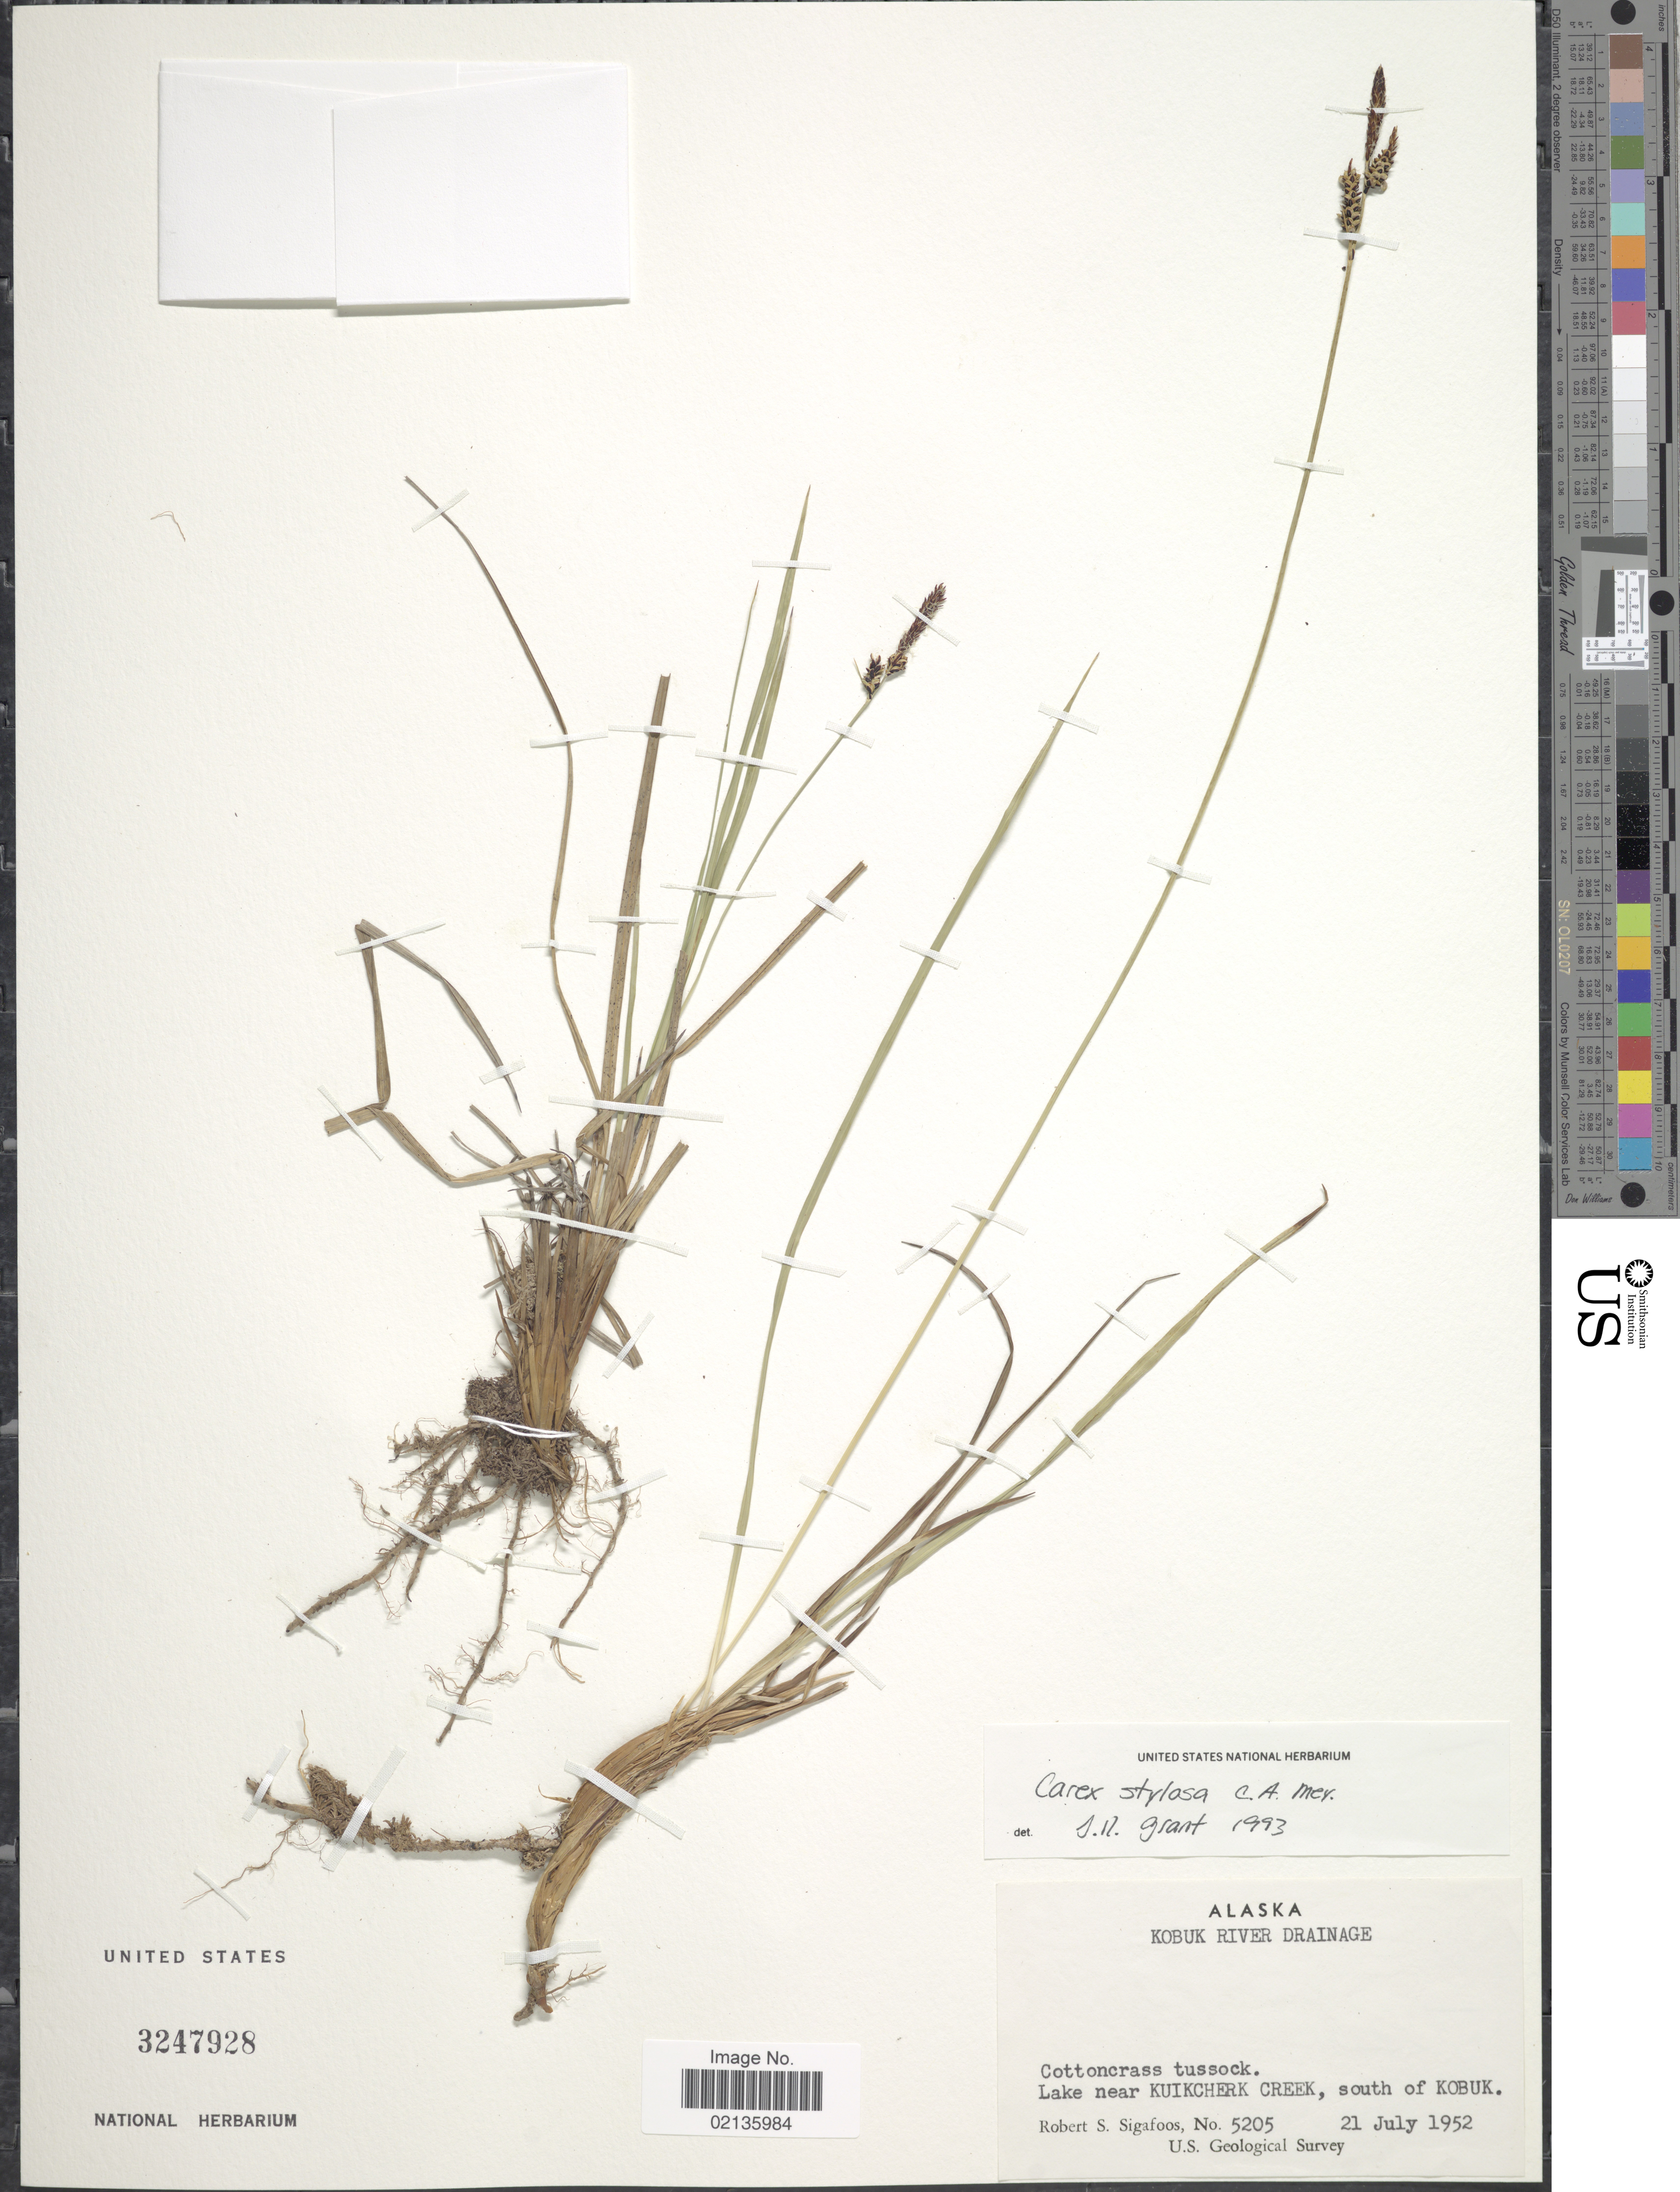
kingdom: Plantae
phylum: Tracheophyta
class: Liliopsida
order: Poales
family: Cyperaceae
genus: Carex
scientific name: Carex stylosa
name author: C.A. Mey.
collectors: R. Sigafoos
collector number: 5205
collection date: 1952-07-21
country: United States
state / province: Alaska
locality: Kobuk River Drainage, Lake near Kuikcherk Creek, south of Kobuk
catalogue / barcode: US 3247928